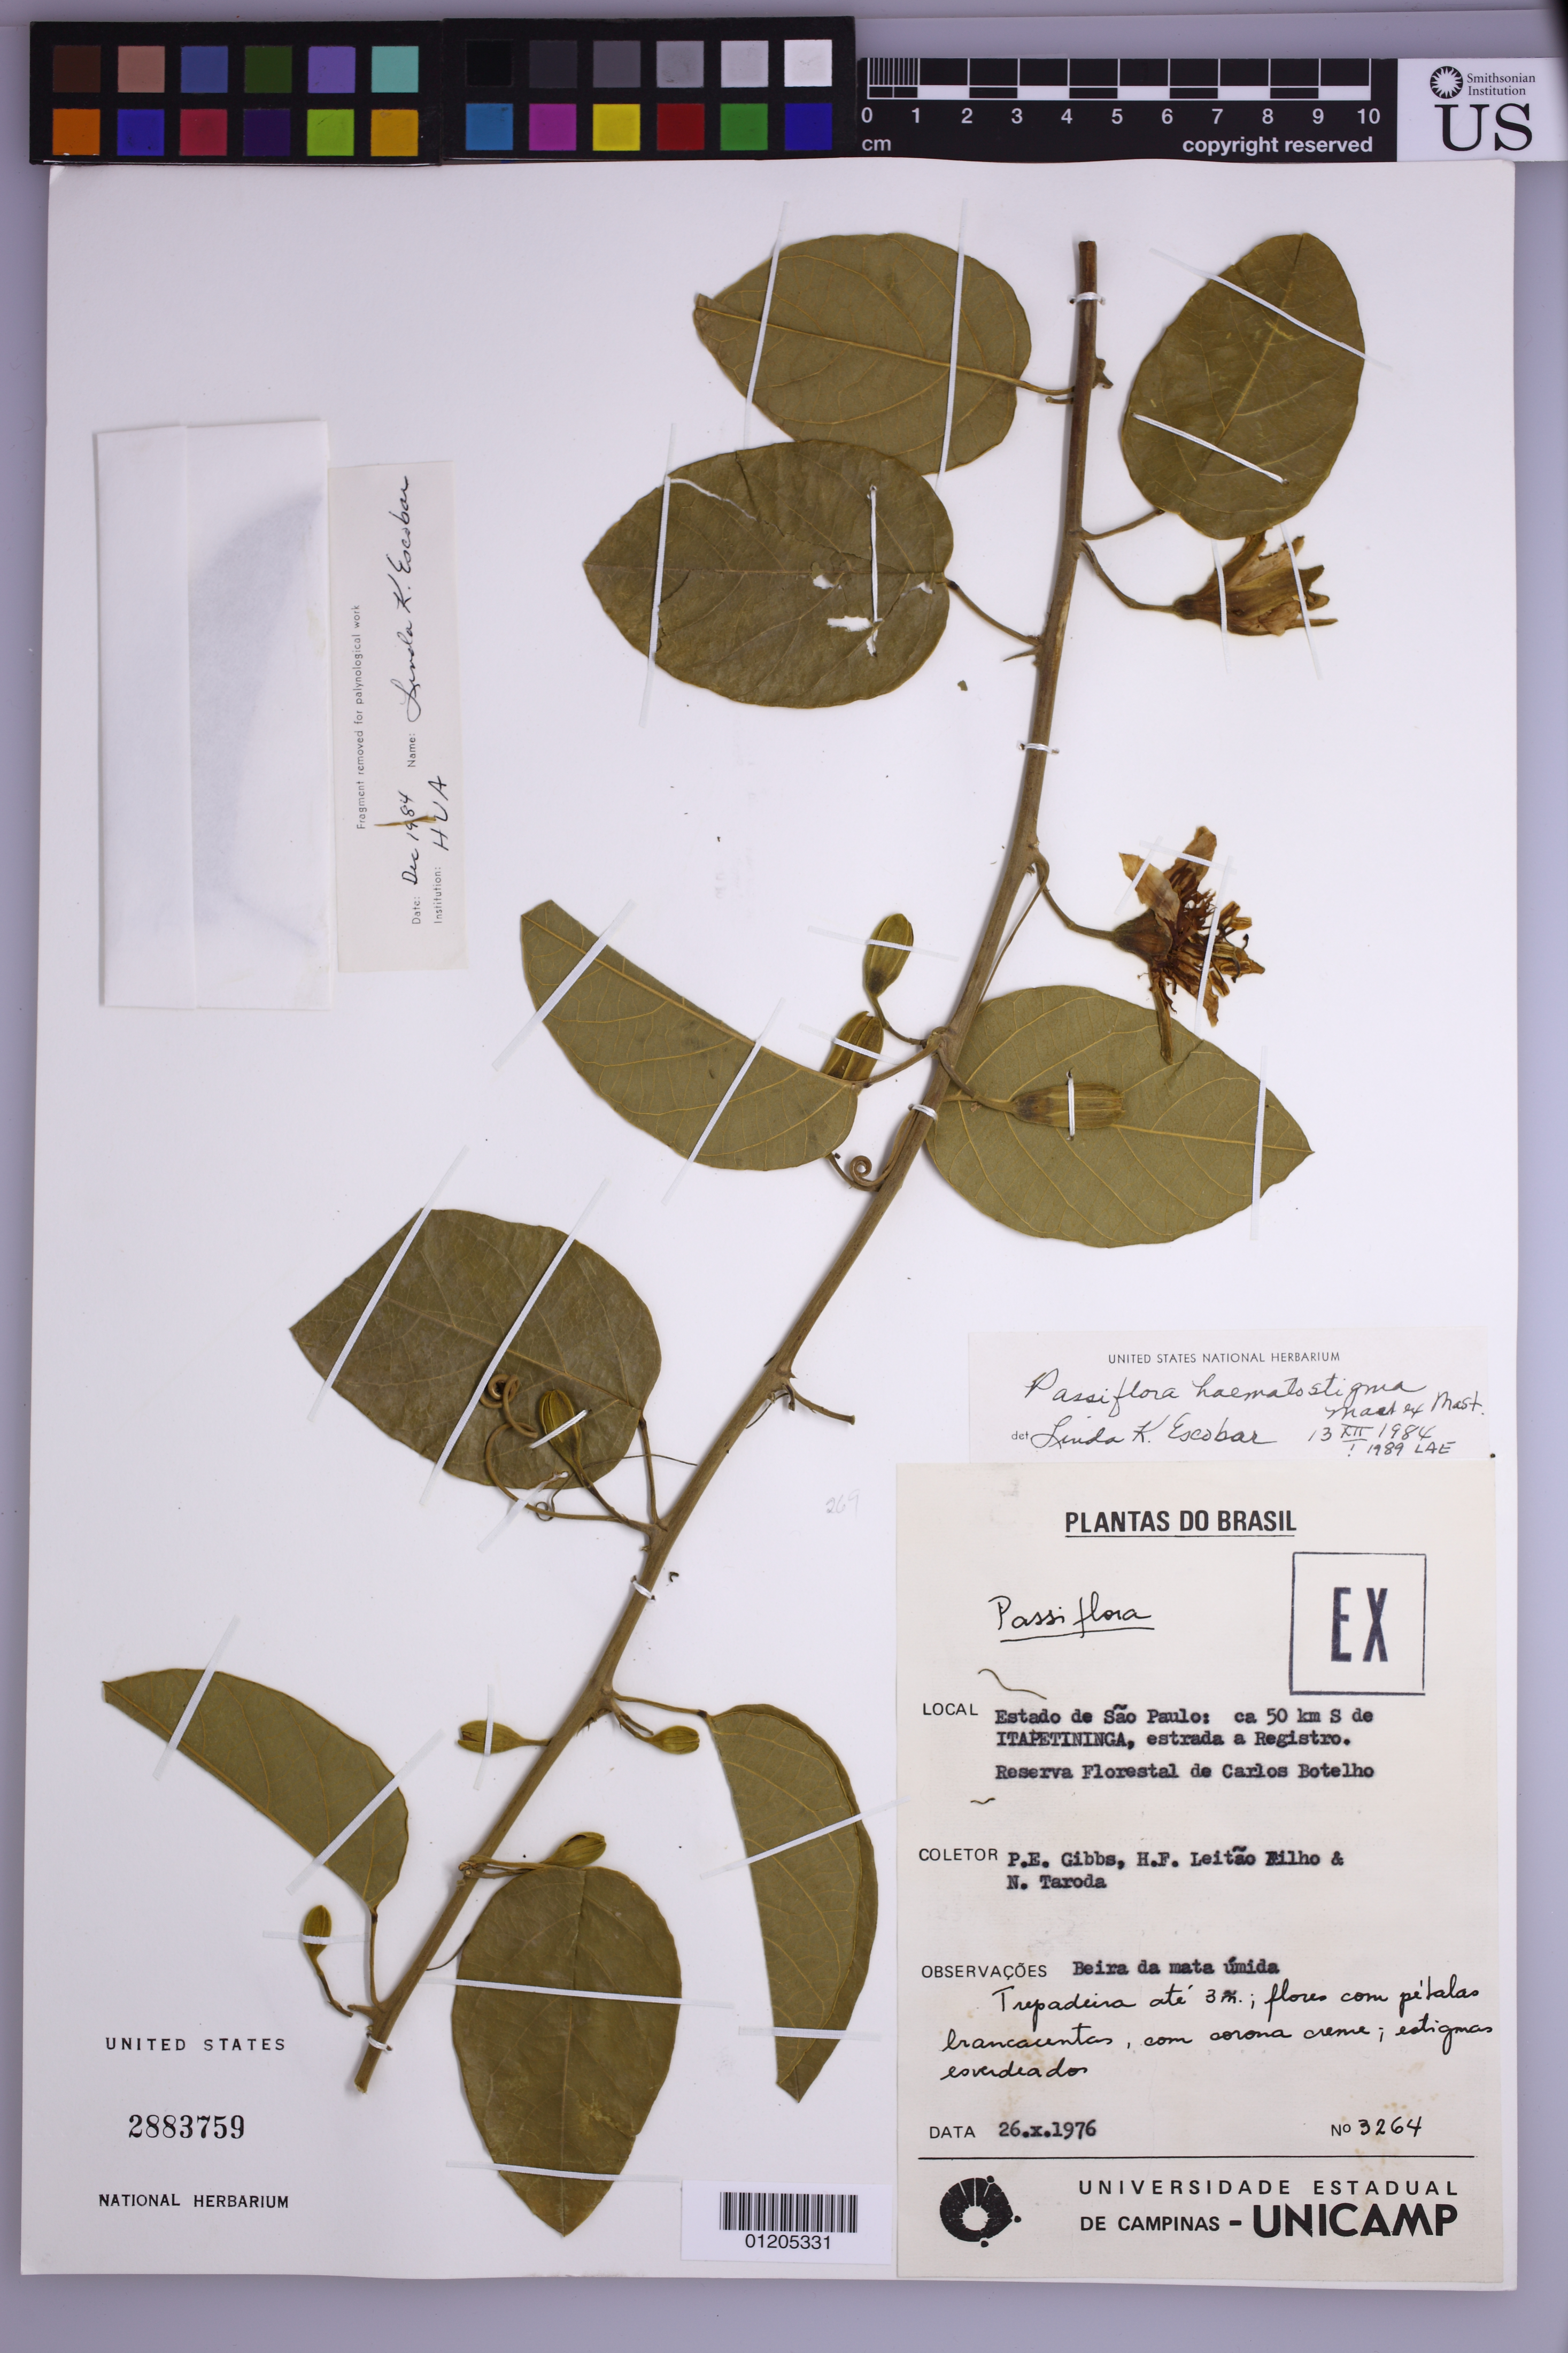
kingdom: Plantae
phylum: Tracheophyta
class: Magnoliopsida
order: Malpighiales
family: Passifloraceae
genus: Passiflora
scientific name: Passiflora haematostigma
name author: Mart. ex Mast.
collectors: P. E. Gibbs, H. Leitao Filho & N. Taroda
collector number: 3264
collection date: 1976-10-26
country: Brazil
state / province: Sao Paulo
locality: ca 50 km S de ITAPETININGA, estrada a Registro.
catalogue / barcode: US 2883759